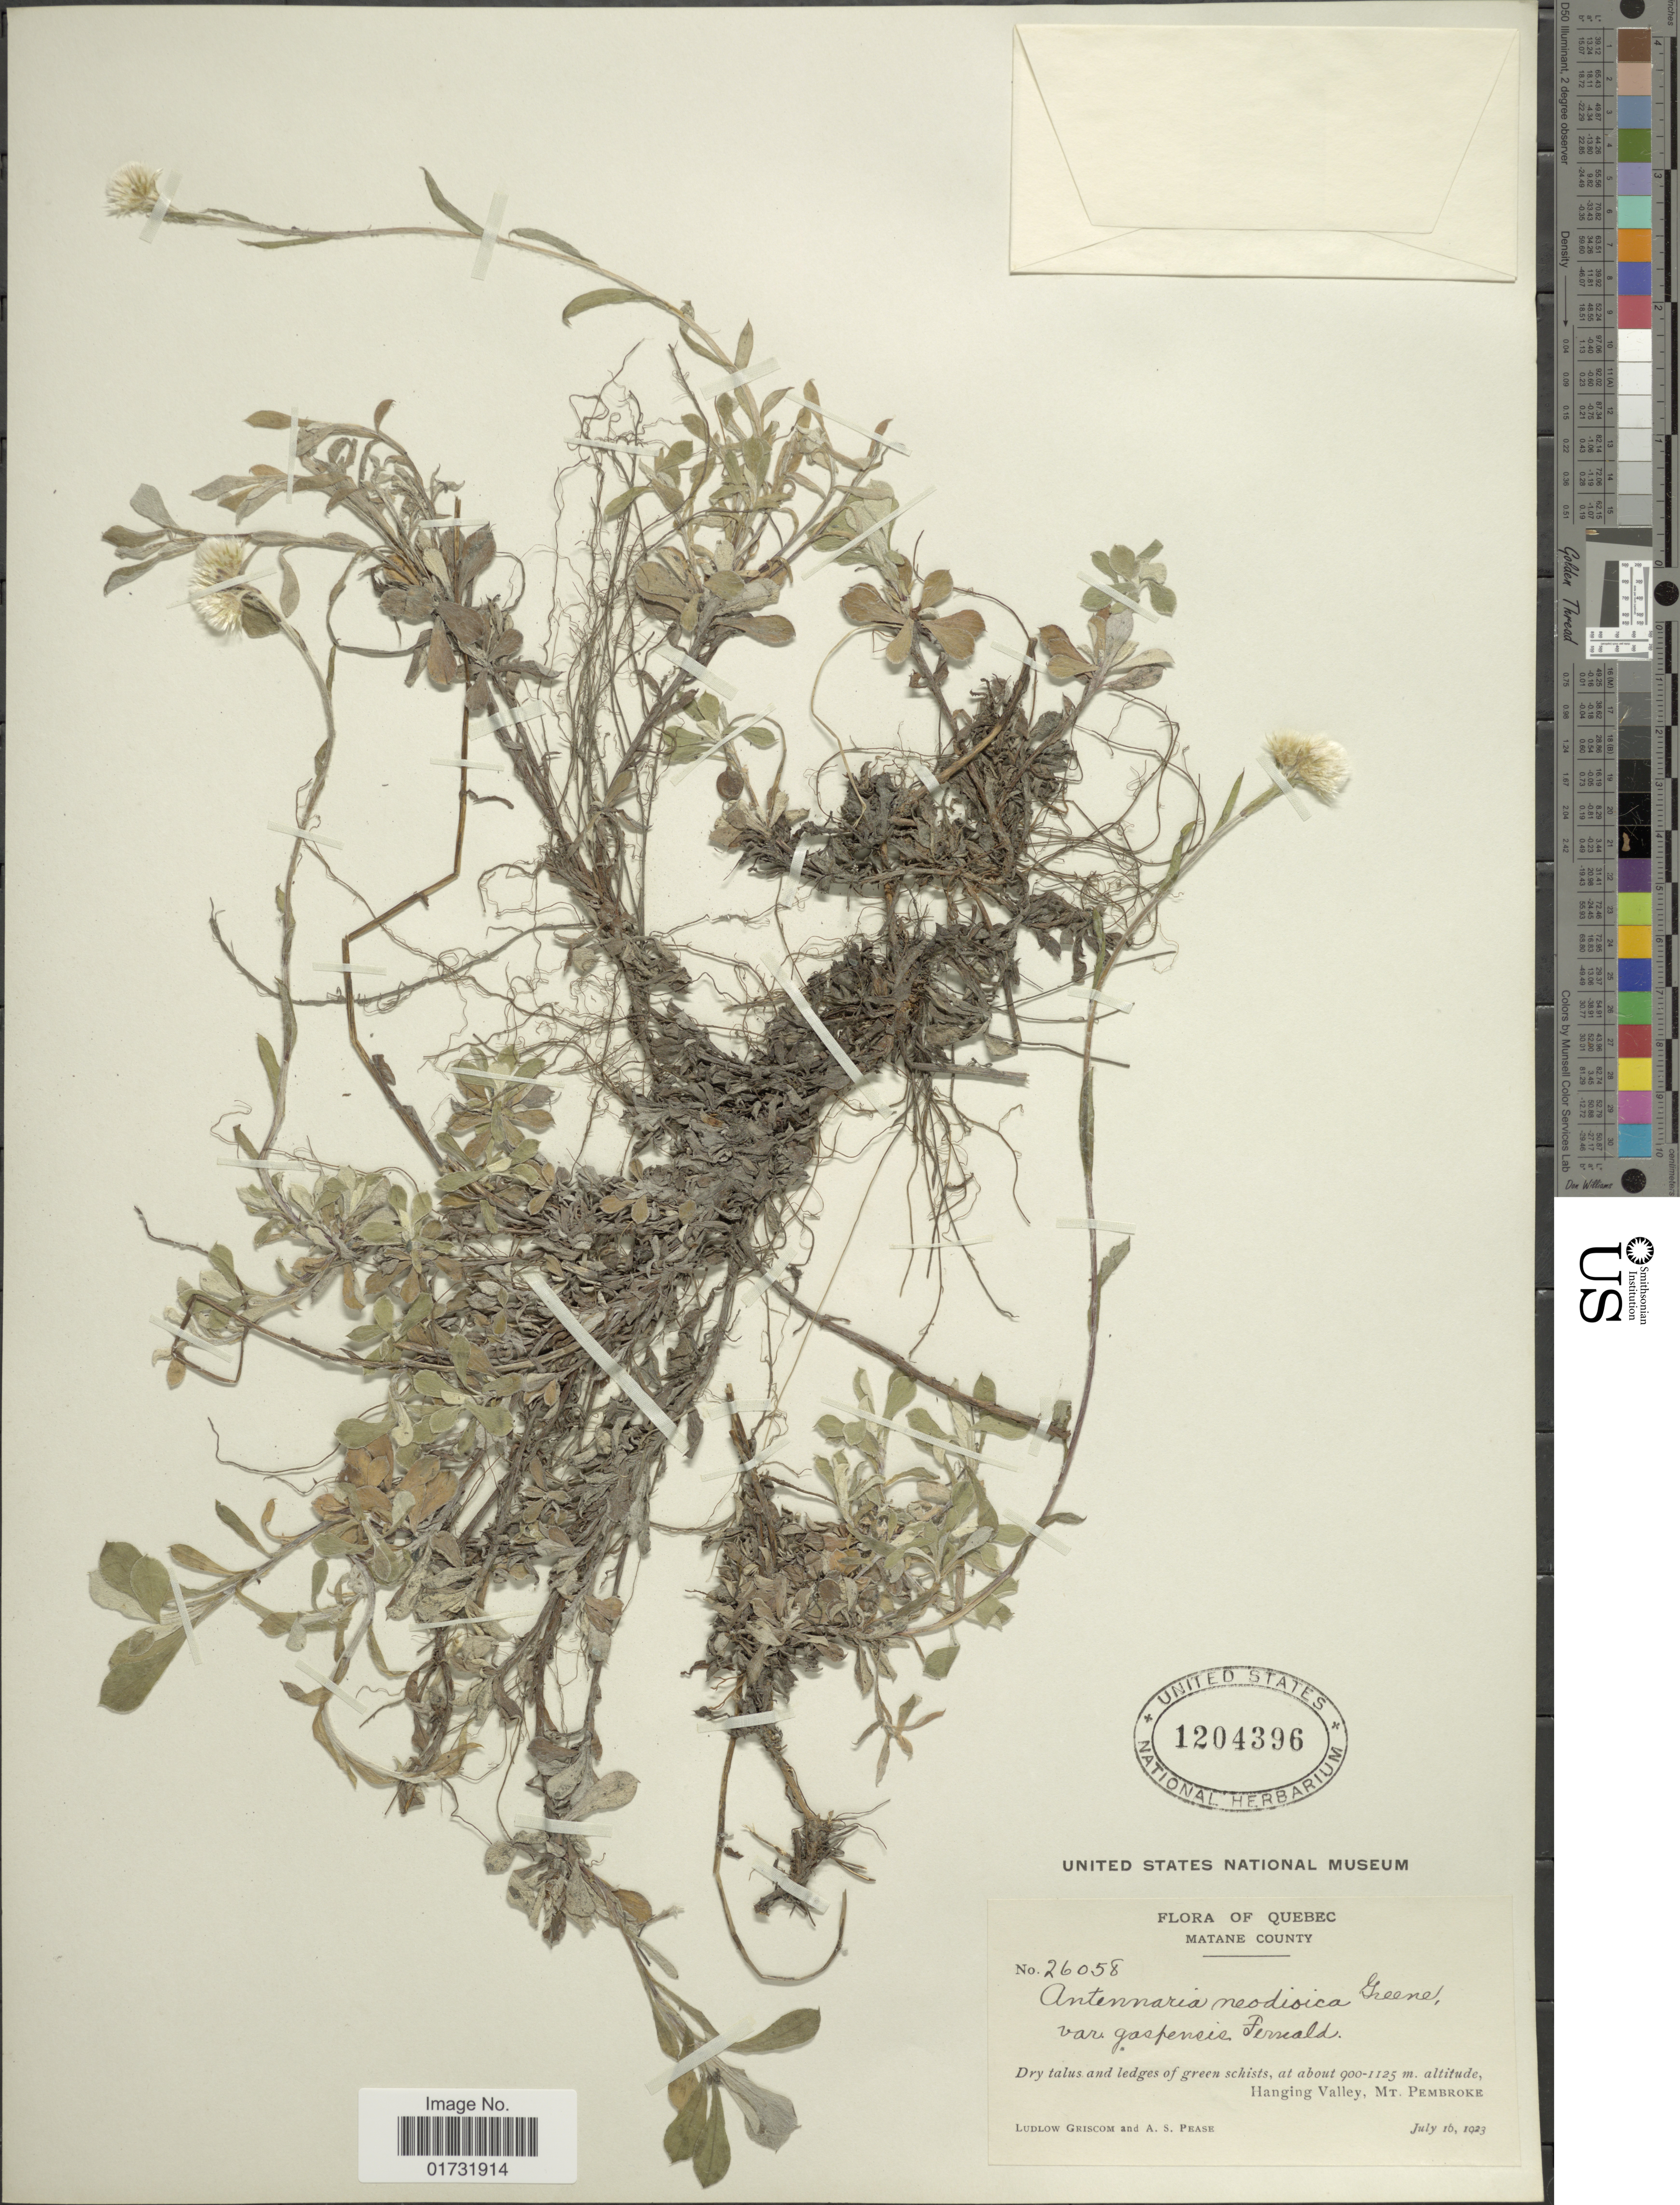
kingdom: Plantae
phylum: Tracheophyta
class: Magnoliopsida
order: Asterales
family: Asteraceae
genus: Antennaria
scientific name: Antennaria neodioica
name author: Greene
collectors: L. Griscom & A. S. Pease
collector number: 26058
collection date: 1923-07-16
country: Canada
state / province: Quebec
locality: Matane County. Hanging Valley, Mt. Pembroke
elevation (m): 900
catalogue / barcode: US 1204396